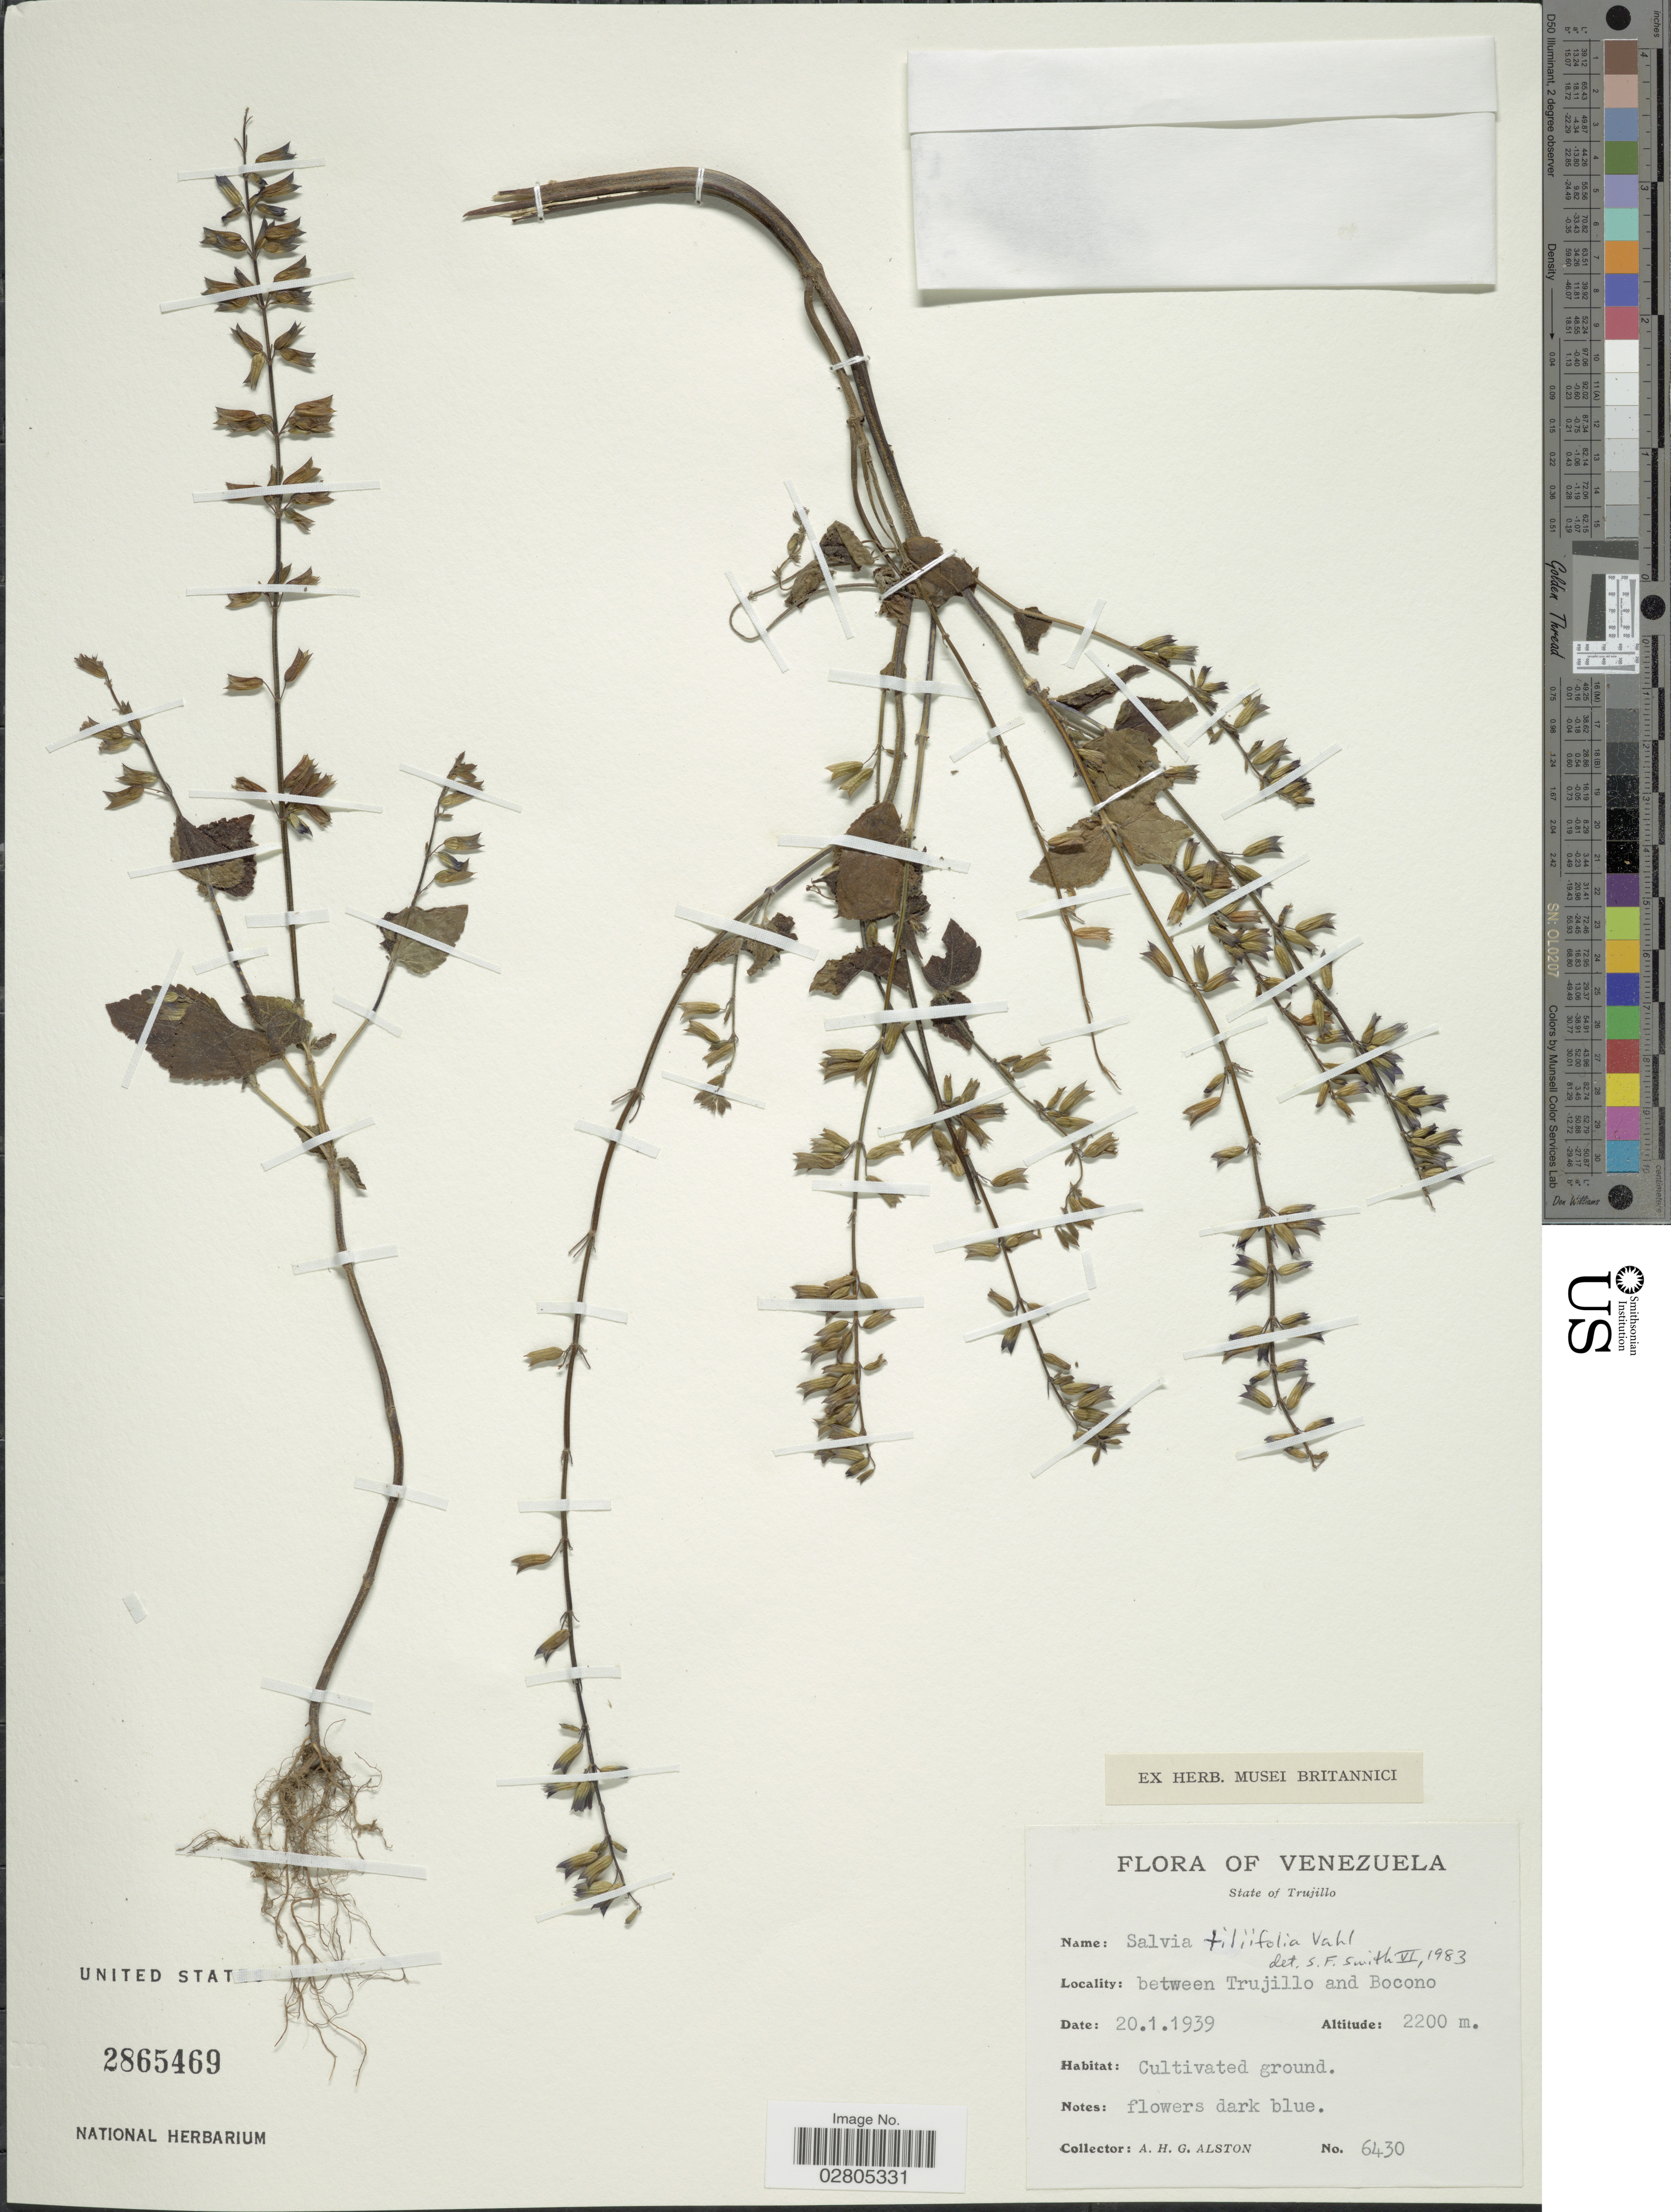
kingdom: Plantae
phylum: Tracheophyta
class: Magnoliopsida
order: Lamiales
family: Lamiaceae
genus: Salvia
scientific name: Salvia tiliifolia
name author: Vahl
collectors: A. H. Alston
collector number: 6430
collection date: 1939-01-20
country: Venezuela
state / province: Trujillo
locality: Between Trujillo and Bocono.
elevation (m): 2200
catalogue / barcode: US 2865469